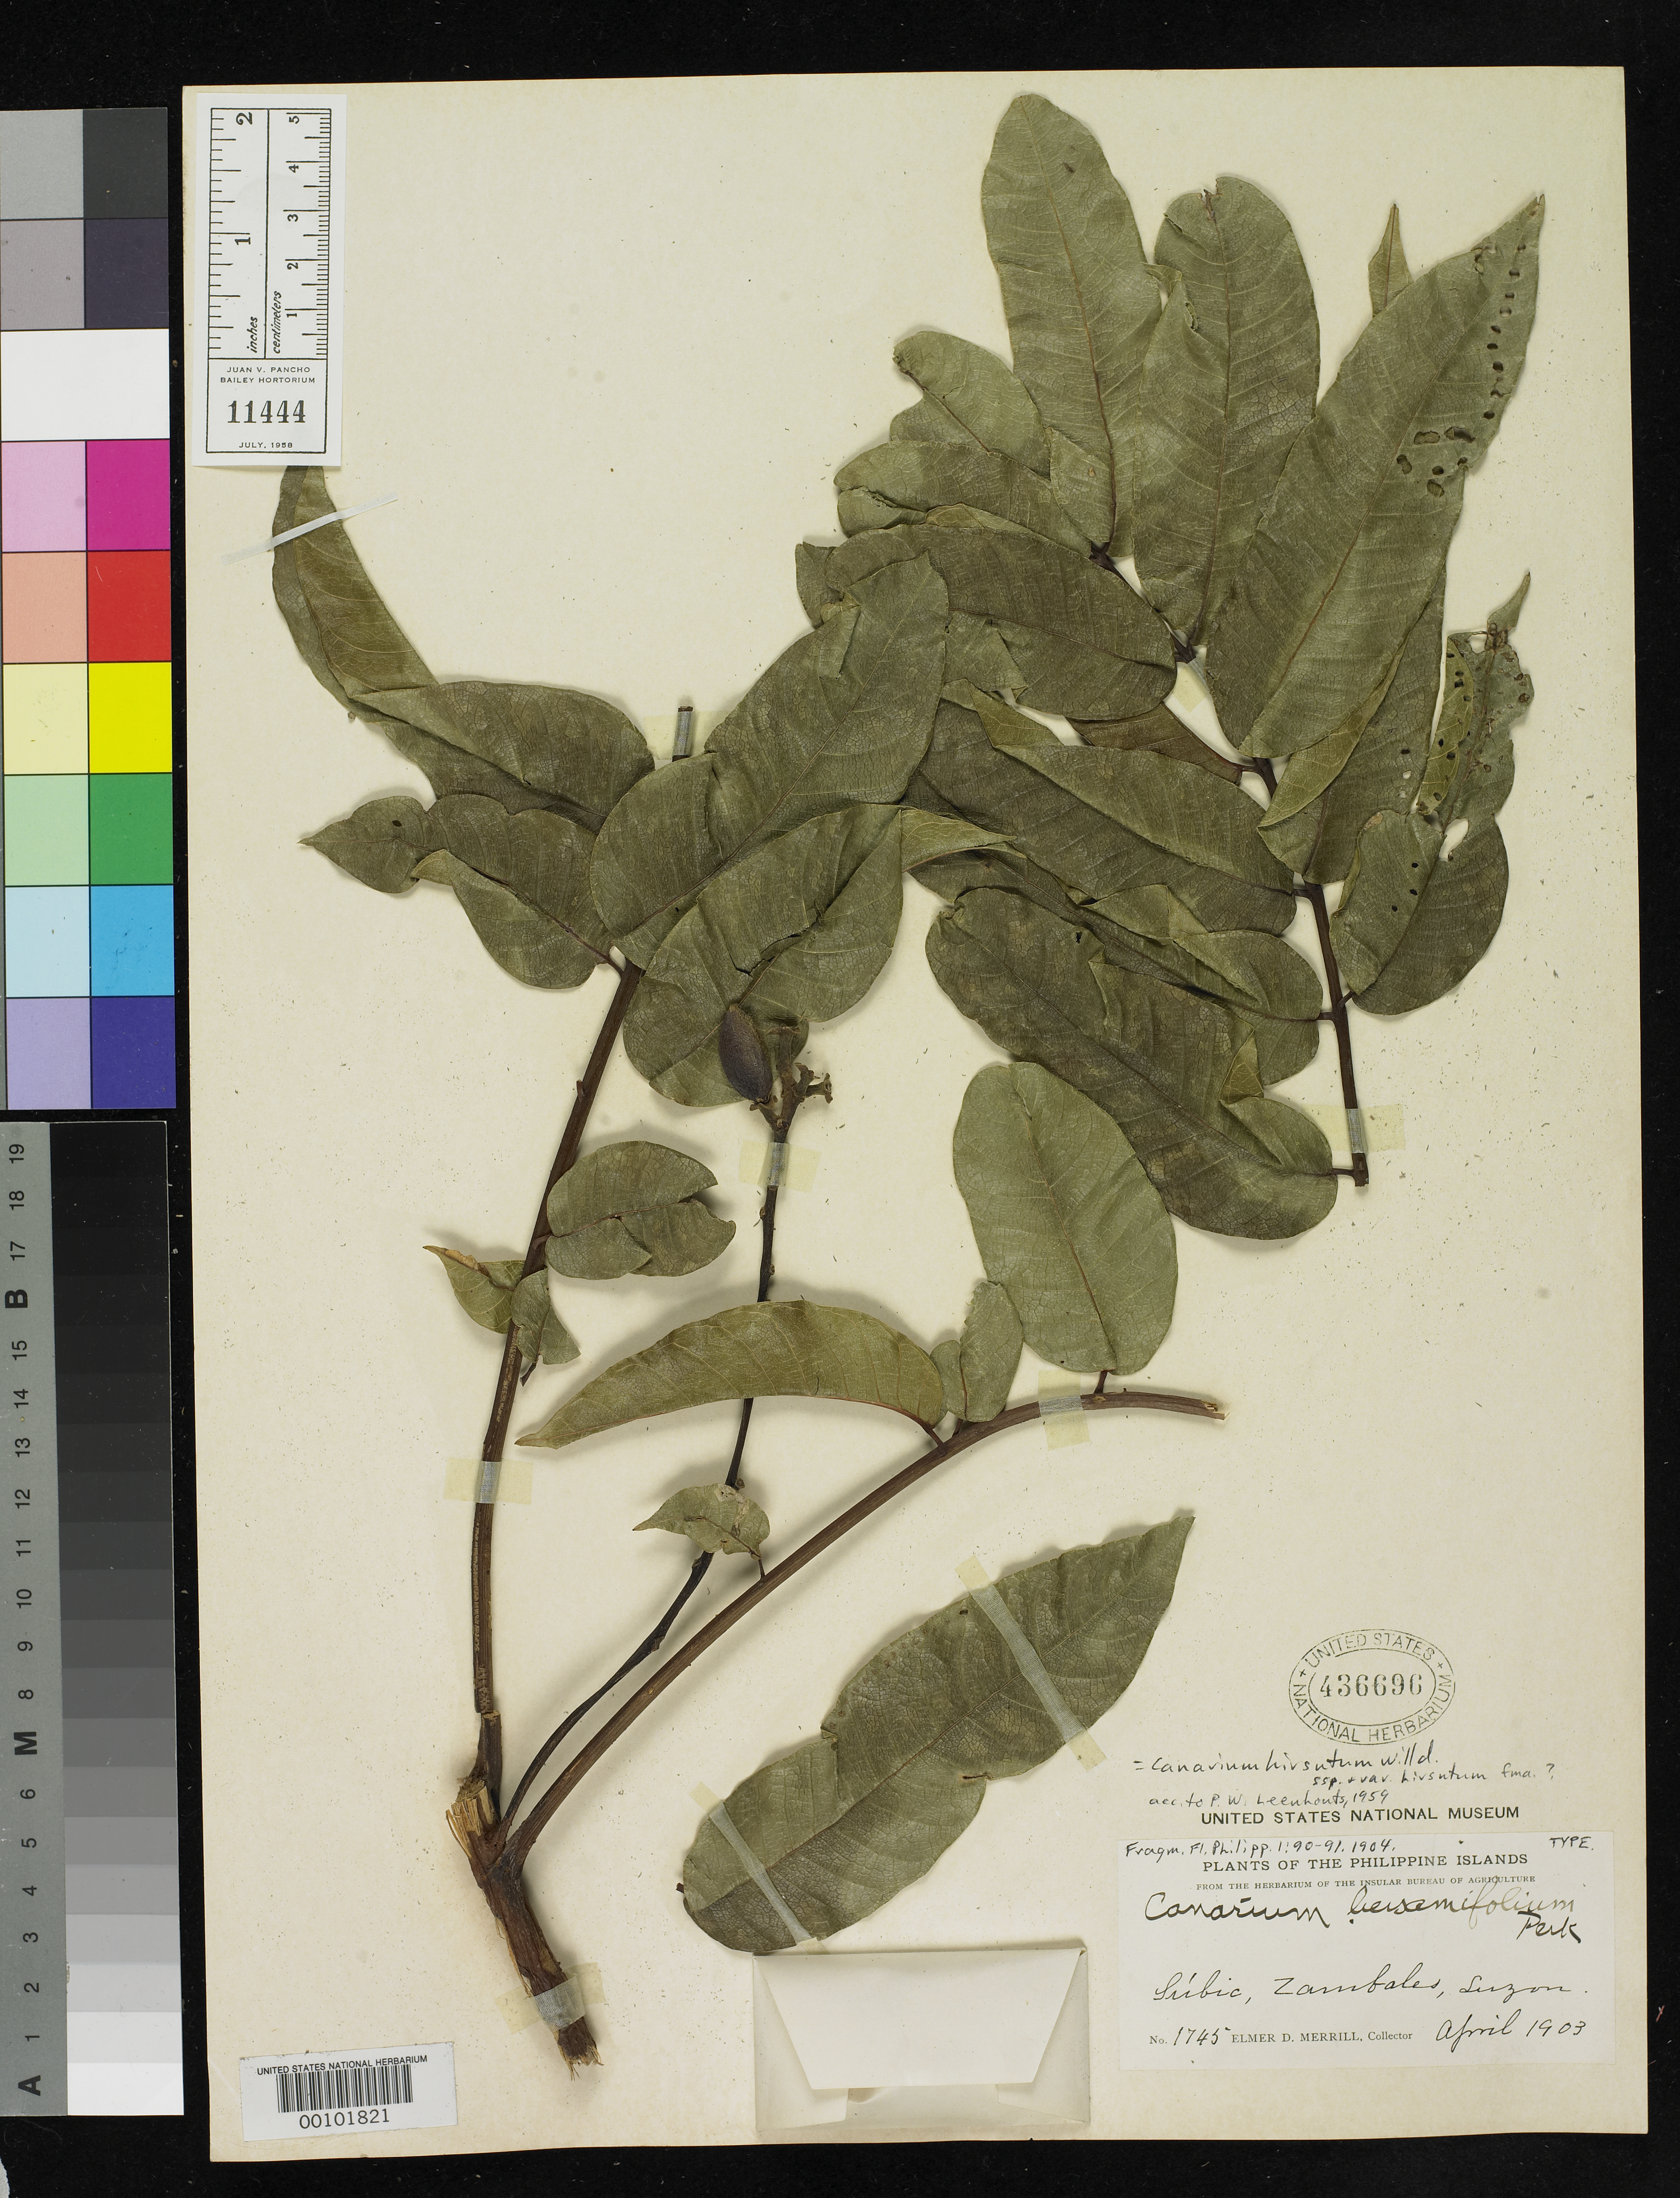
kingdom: Plantae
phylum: Tracheophyta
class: Magnoliopsida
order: Sapindales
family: Burseraceae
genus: Canarium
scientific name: Canarium bersamifolium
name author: Perkins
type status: Isotype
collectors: E. D. Merrill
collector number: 1755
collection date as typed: Apr 1903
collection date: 1903-04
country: Philippines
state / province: Central Luzon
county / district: Zambales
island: Luzon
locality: Subic.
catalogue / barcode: US 436696